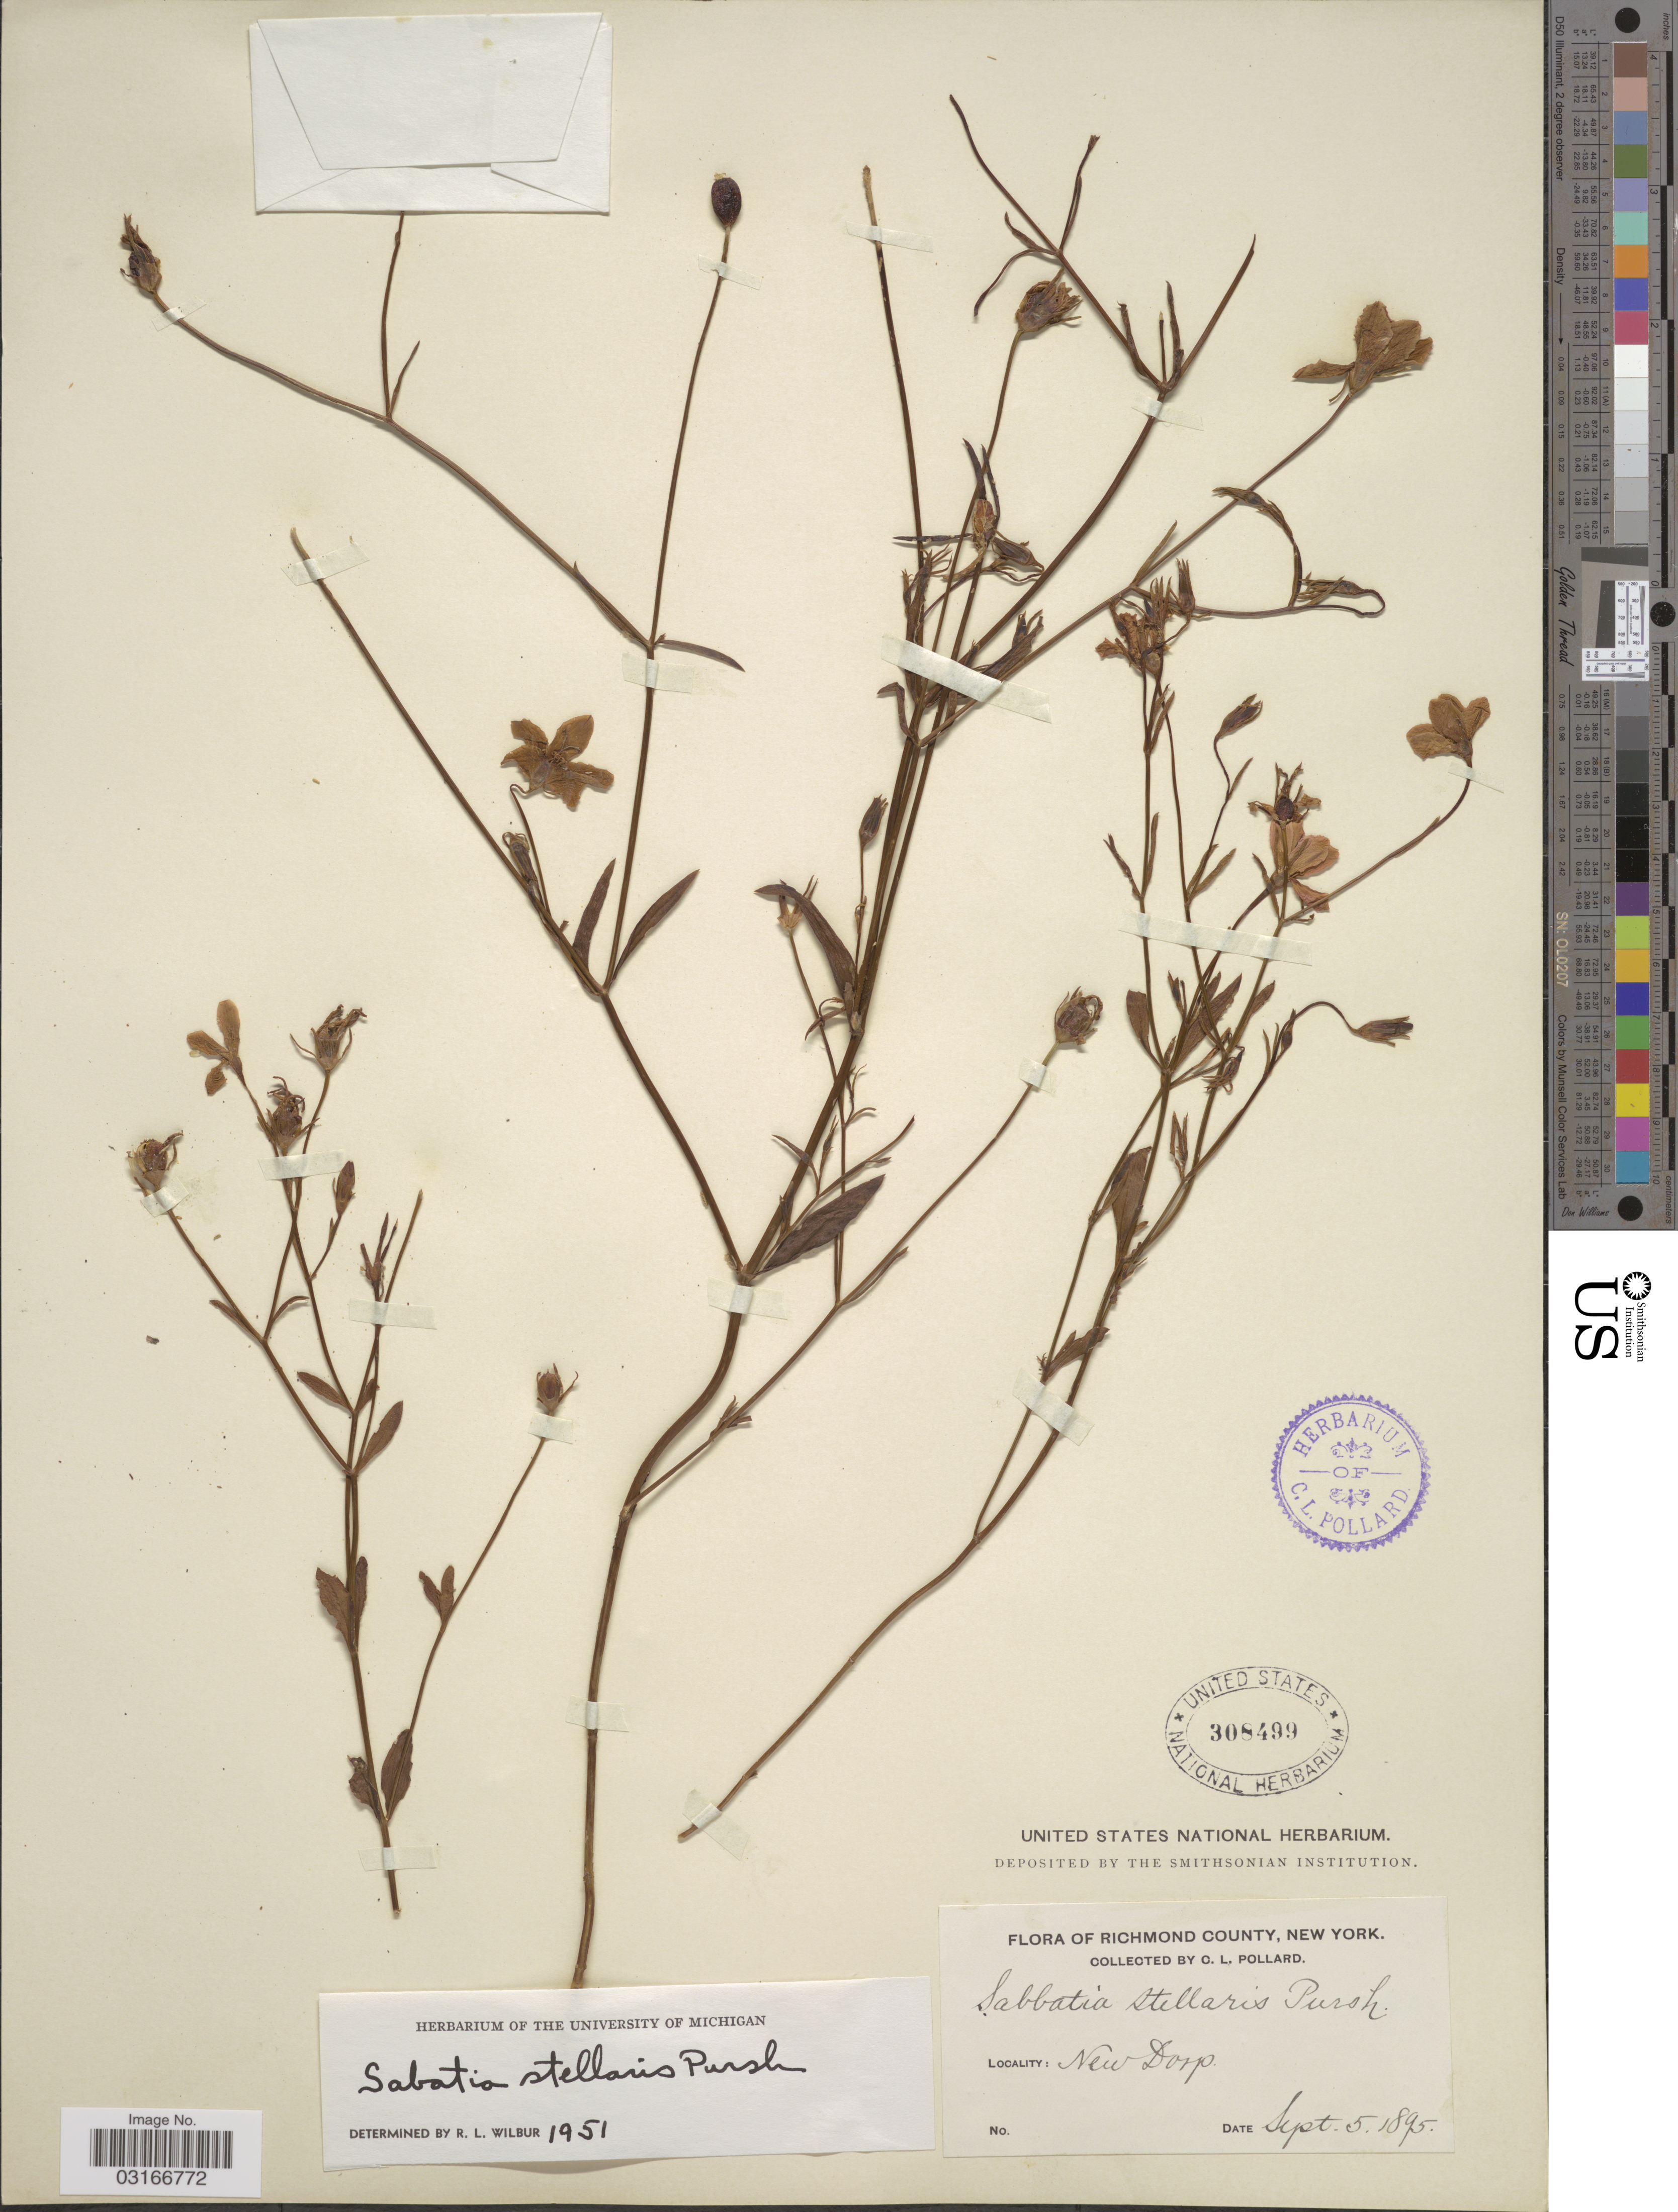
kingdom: Plantae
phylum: Tracheophyta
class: Magnoliopsida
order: Gentianales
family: Gentianaceae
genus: Sabatia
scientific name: Sabatia stellaris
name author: Pursh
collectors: C. L. Pollard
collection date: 1895-09-05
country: United States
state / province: New York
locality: Richmond County. New Dorp.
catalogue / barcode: US 308499